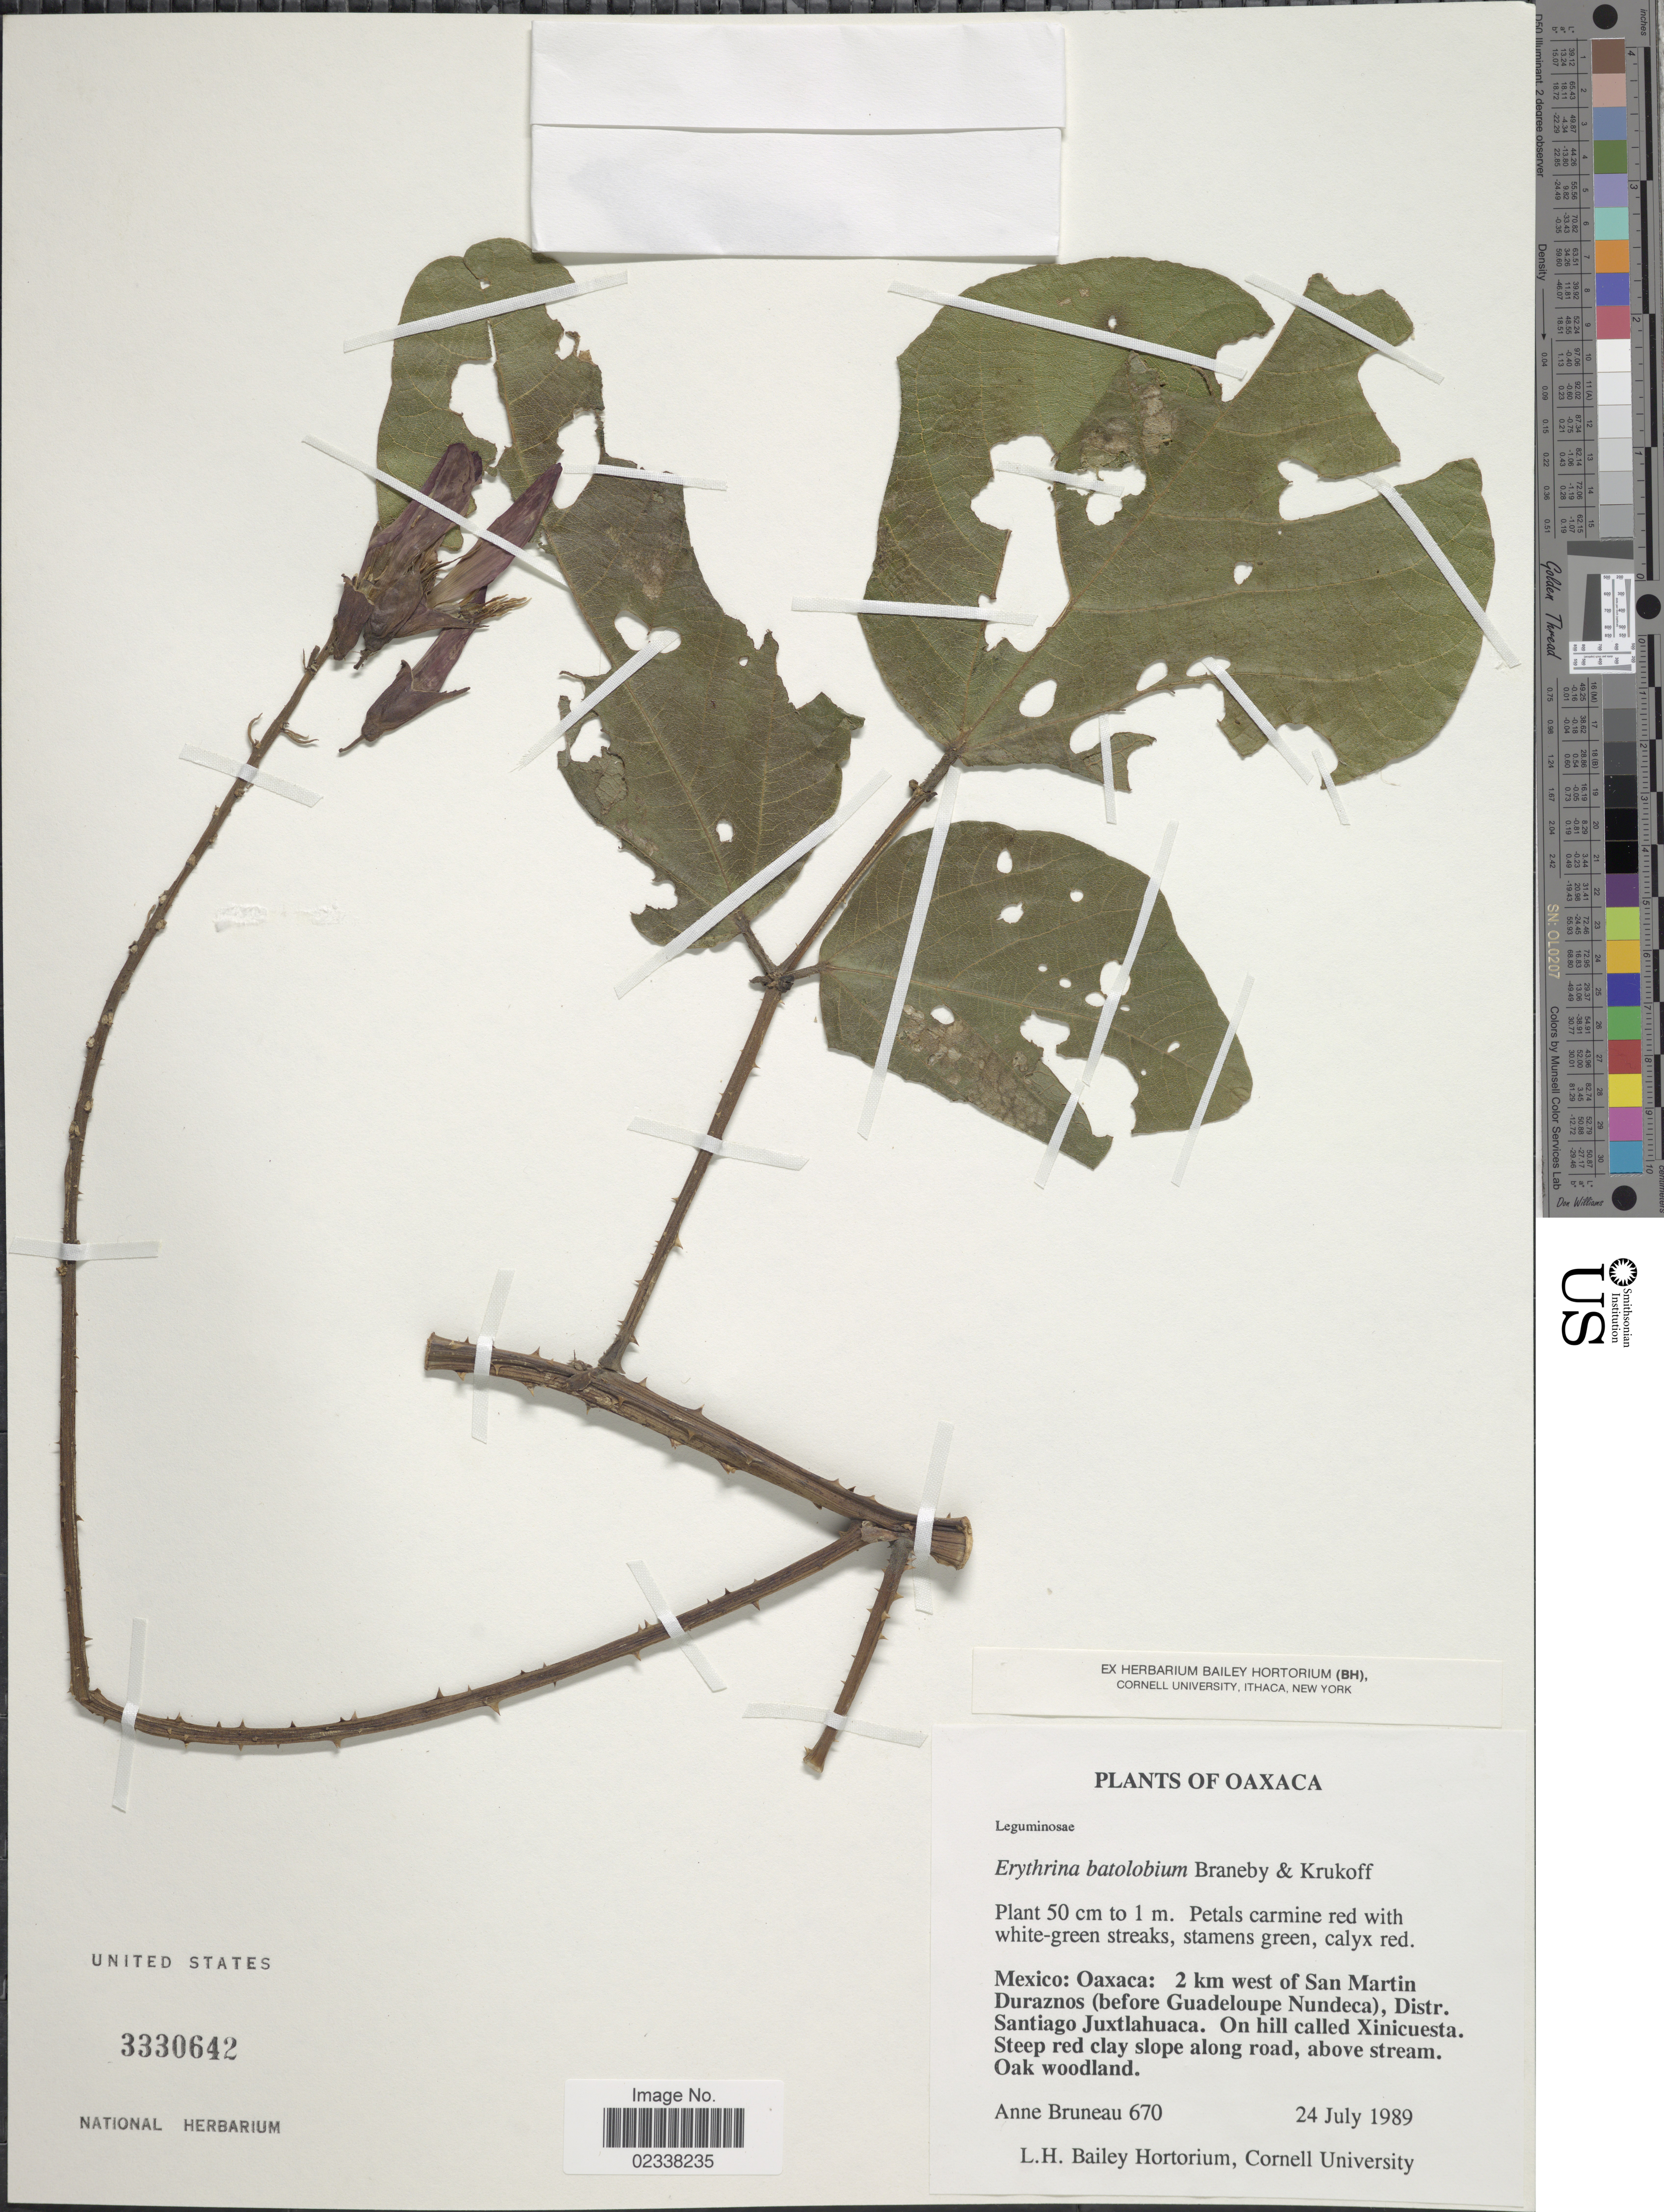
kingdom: Plantae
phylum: Tracheophyta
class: Magnoliopsida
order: Fabales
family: Fabaceae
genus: Erythrina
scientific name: Erythrina batolobium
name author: Barneby & Krukoff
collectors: A. Bruneau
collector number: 670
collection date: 1989-07-24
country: Mexico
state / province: Oaxaca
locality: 2 km west of San Martin Duraznos (before Guadeloupe Nundeca), Distr. Santiago Juxtlahuaca. On hill called Xinicuesta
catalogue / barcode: US 3330642